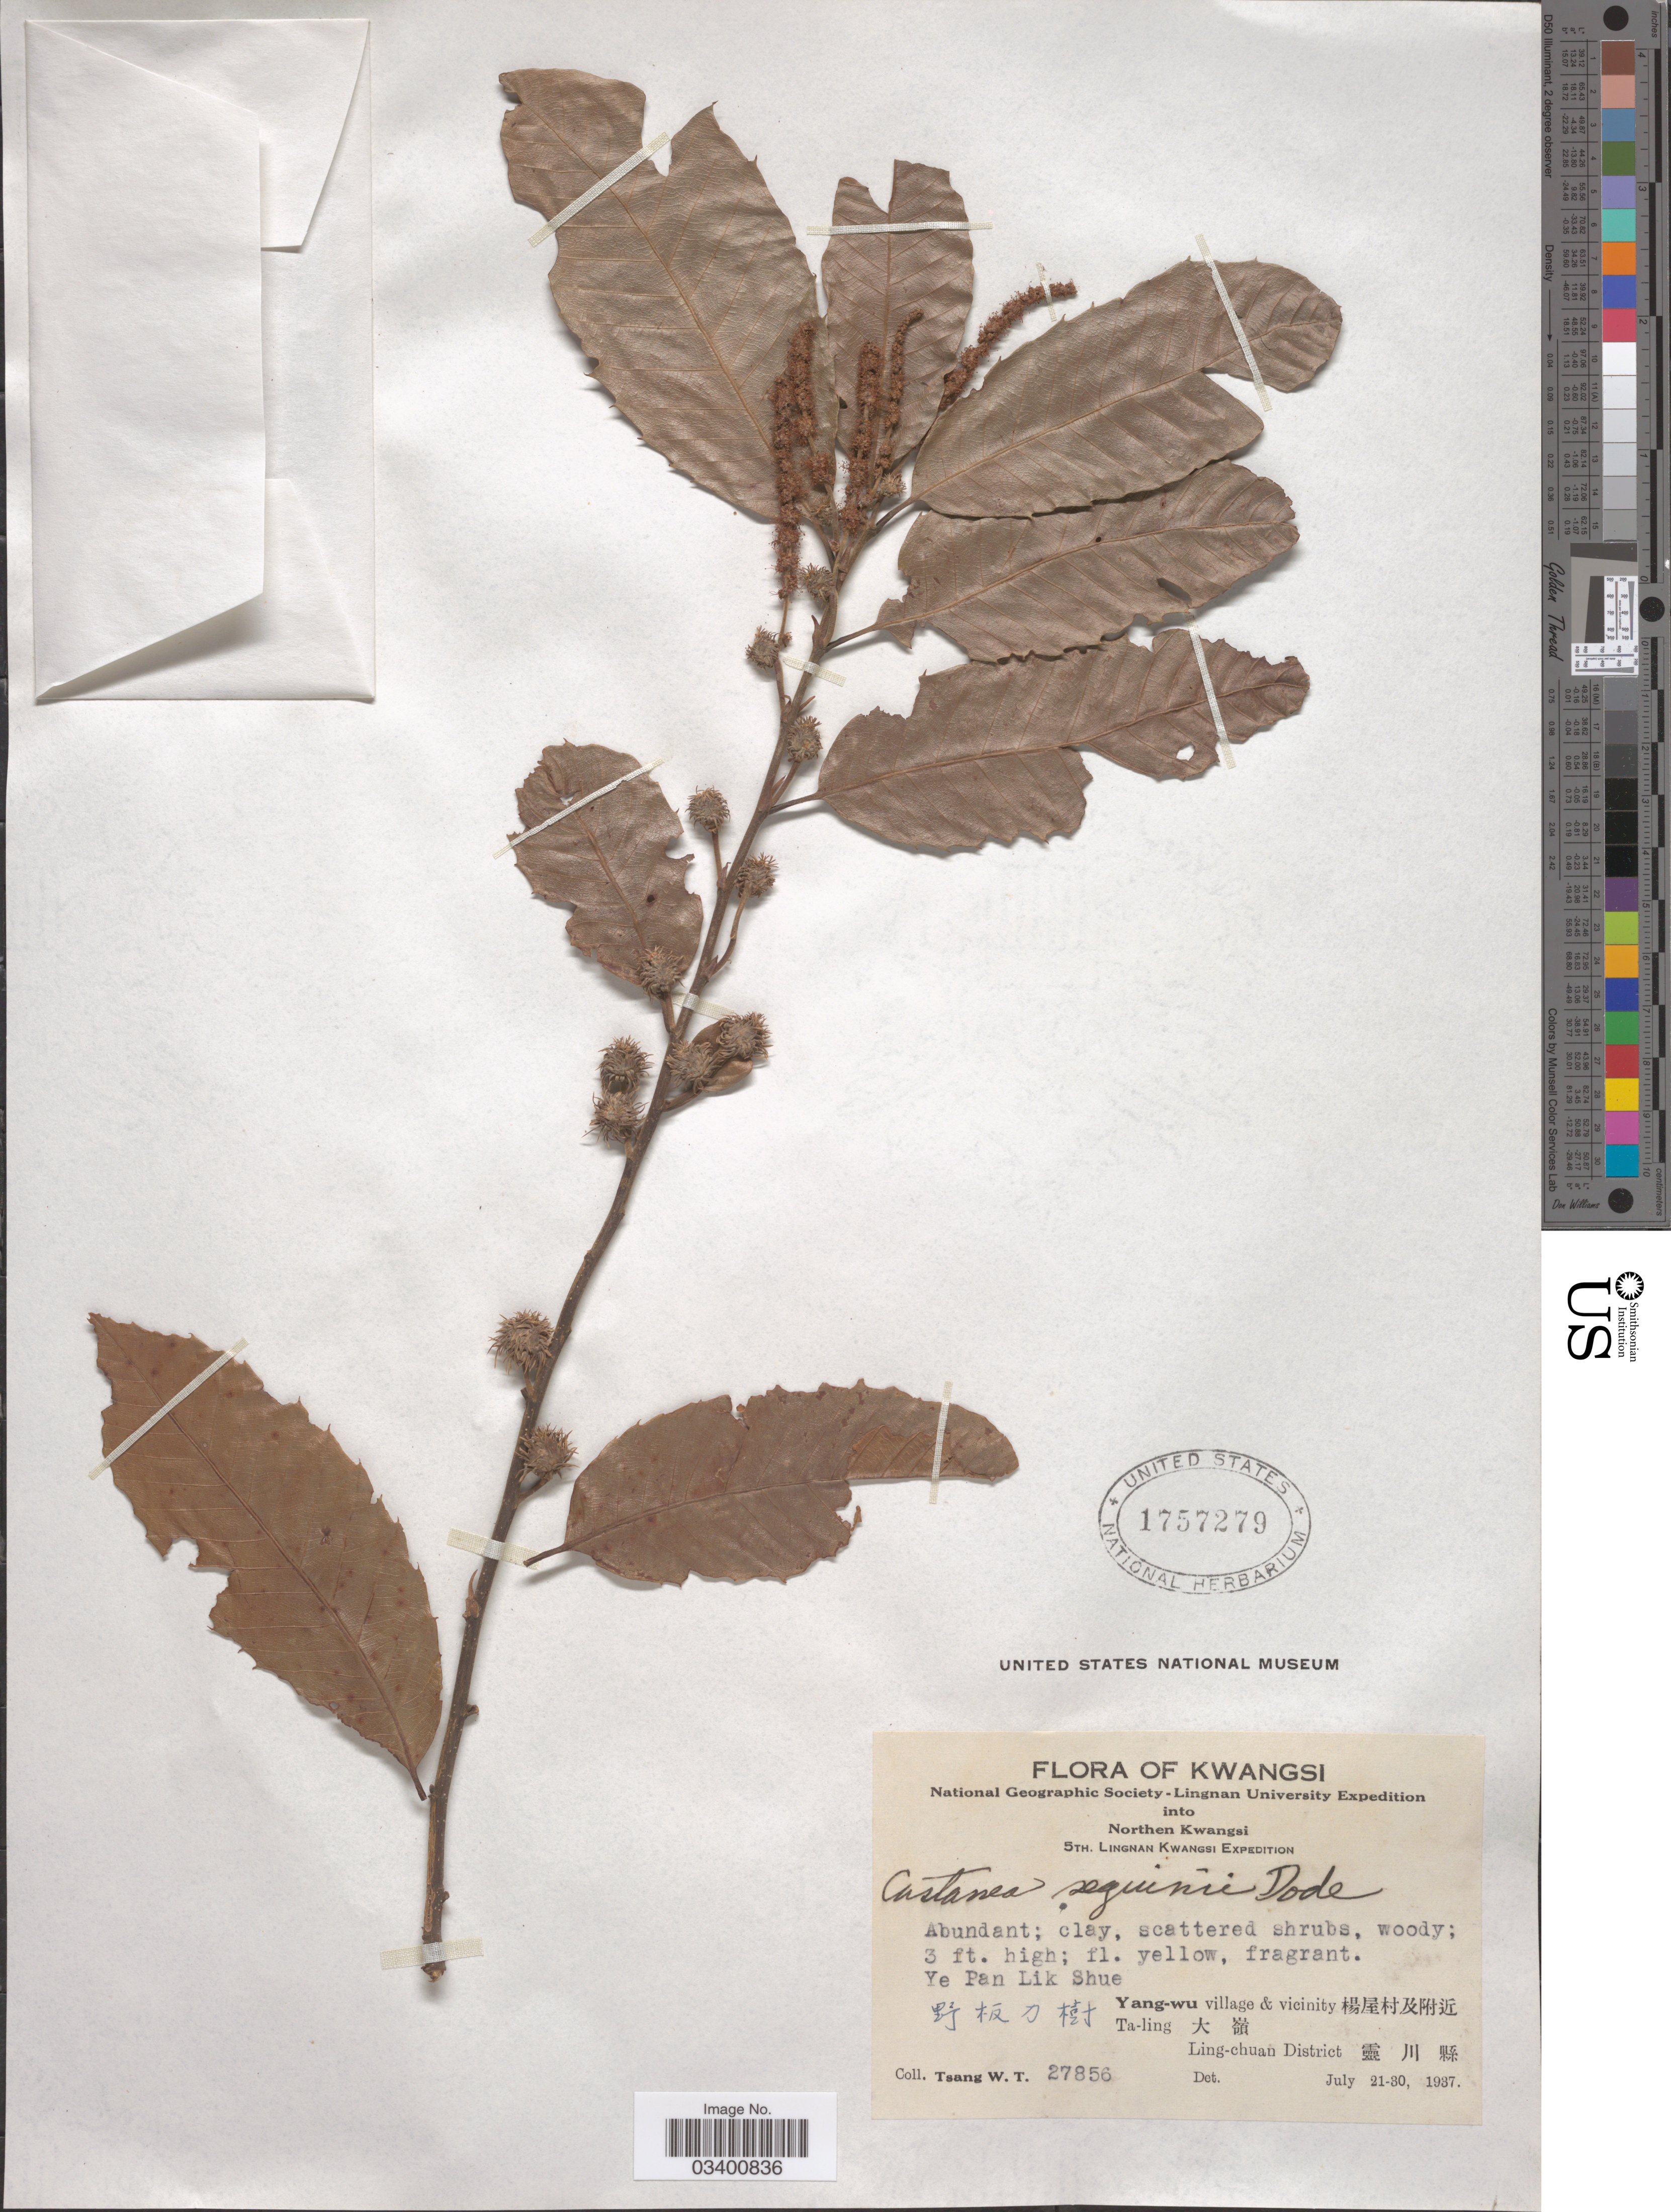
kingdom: Plantae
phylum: Tracheophyta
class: Magnoliopsida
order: Fagales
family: Fagaceae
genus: Castanea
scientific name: Castanea seguinii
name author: Dode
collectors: W. T. Tsang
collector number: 27856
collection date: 1937-07-21/1937-07-30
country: China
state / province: Guangxi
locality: Kwangsi. Northern Kwangsi. Ye Pan Lik Shue X. Yang-wu village & vicinity X. Ta-ling X. Ling-chuan District X.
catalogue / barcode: US 1757279